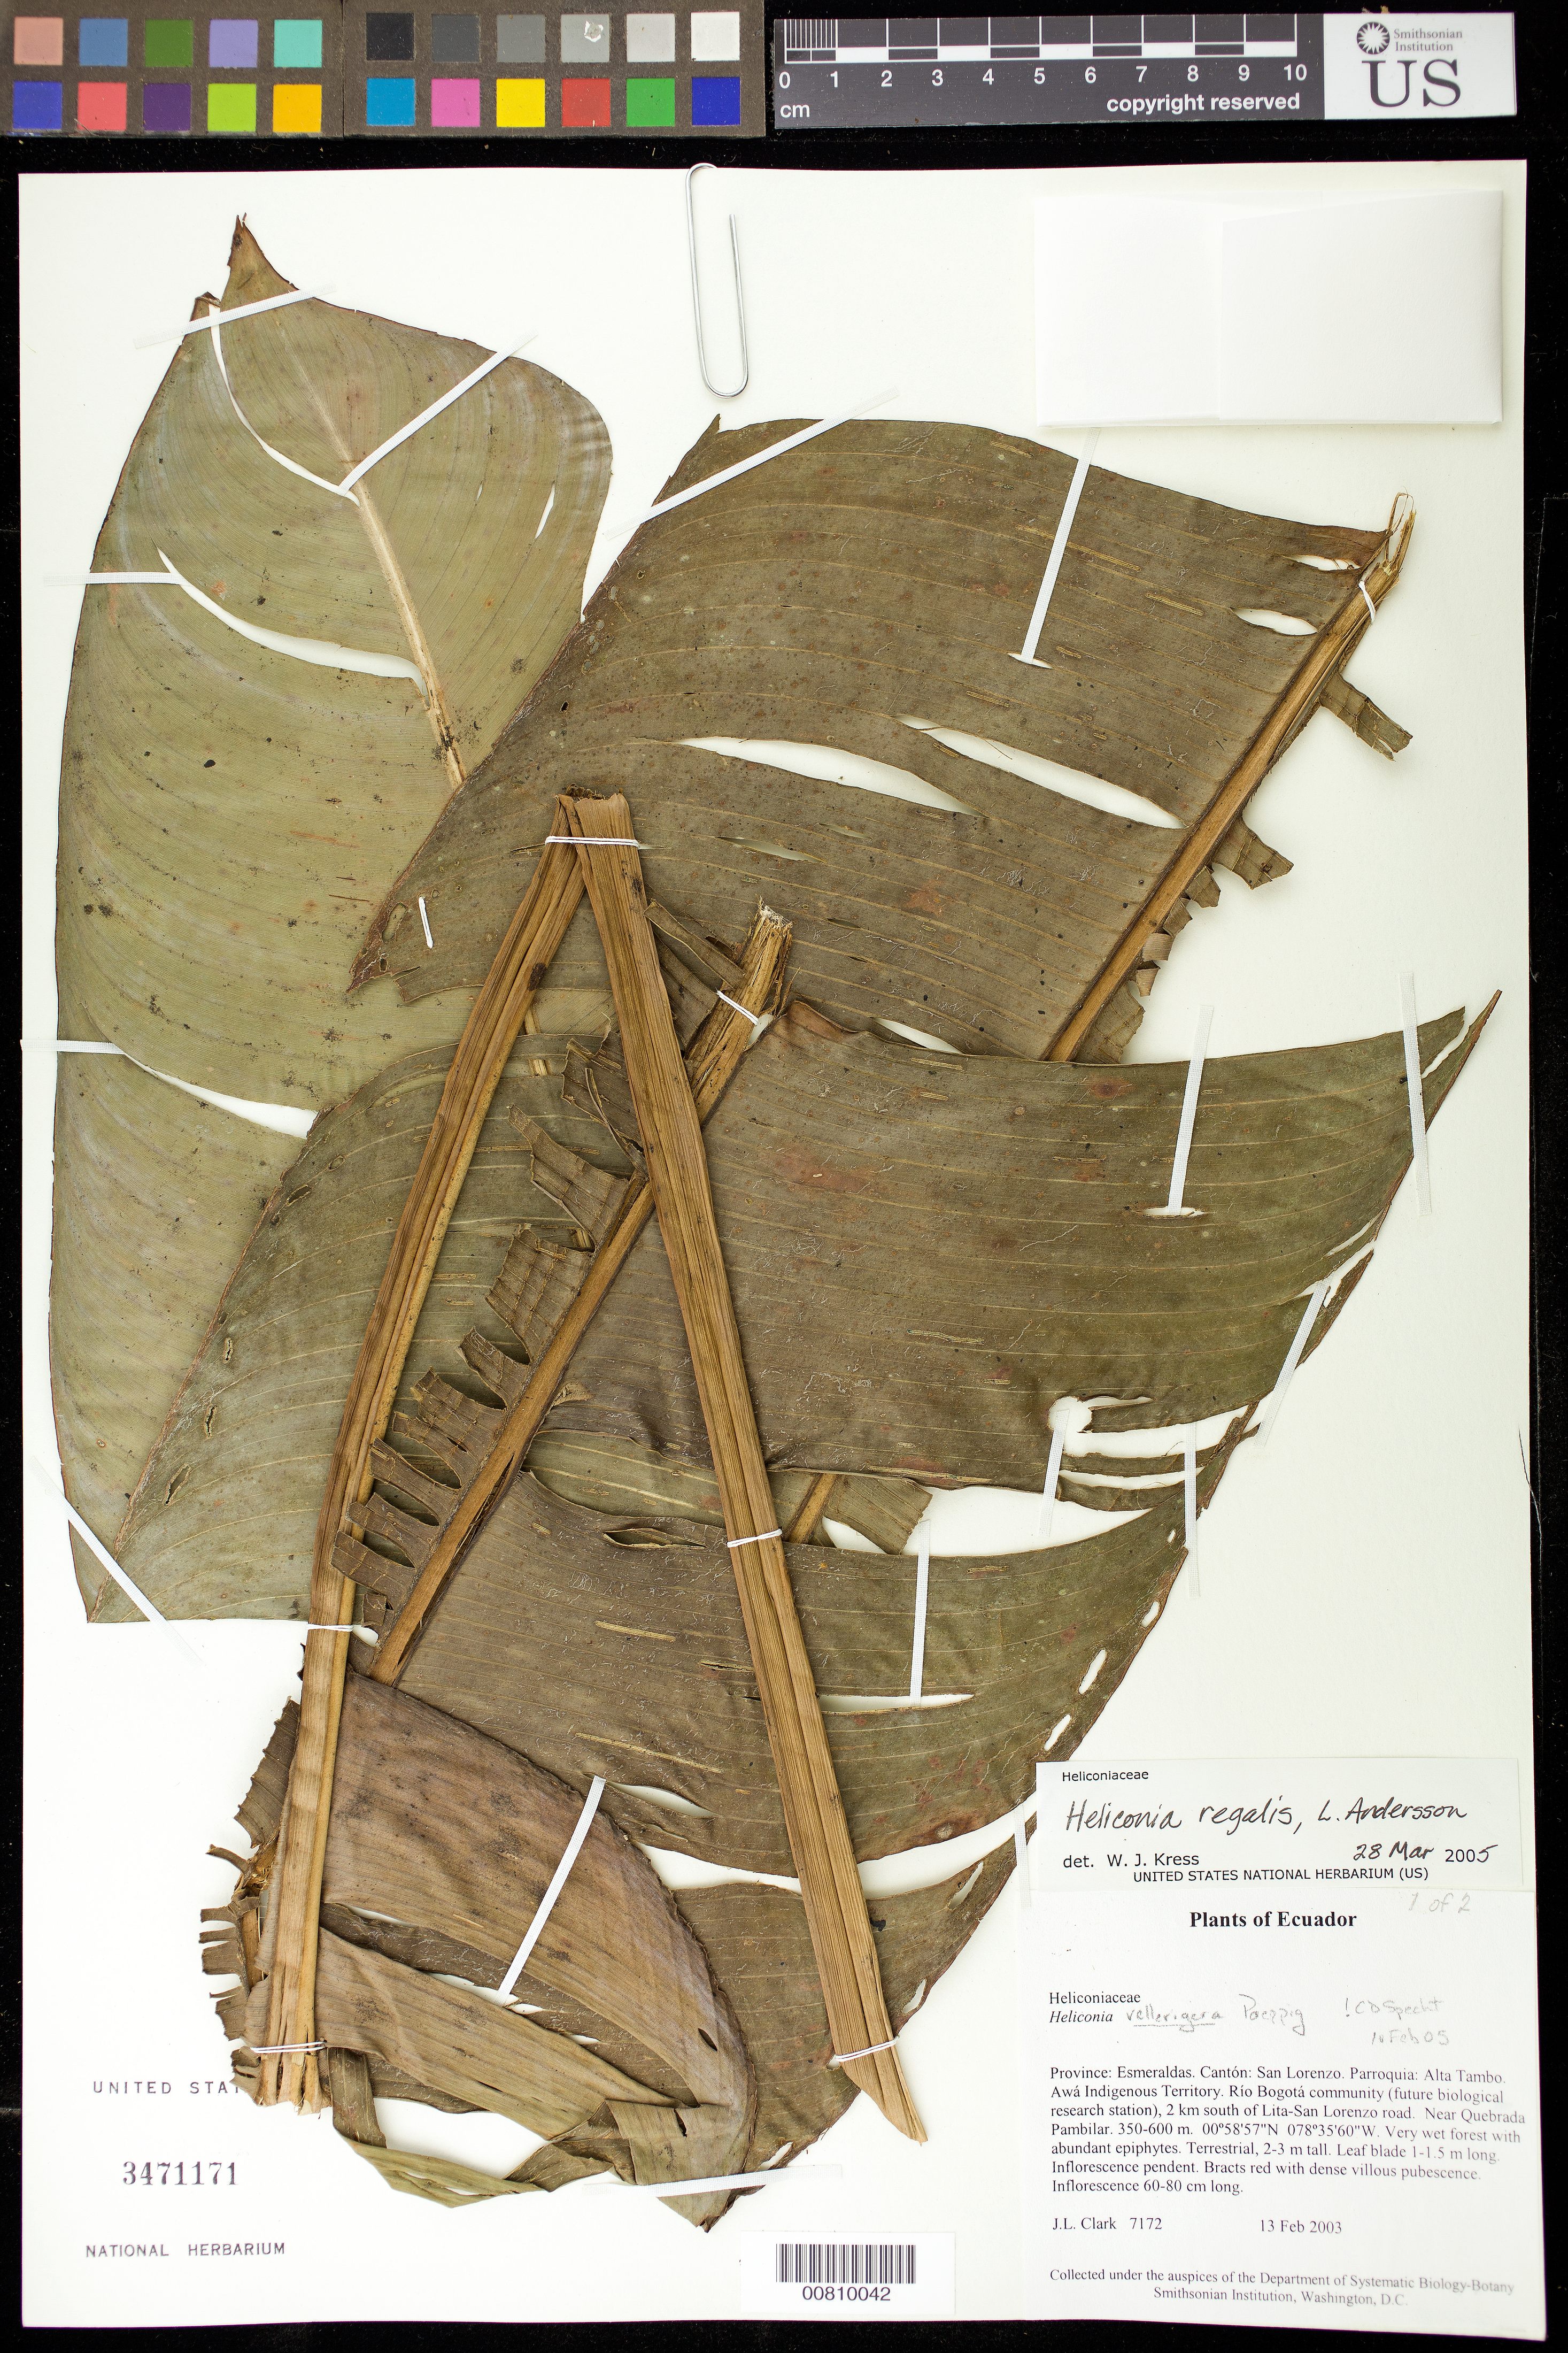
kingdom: Plantae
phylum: Tracheophyta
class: Liliopsida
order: Zingiberales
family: Heliconiaceae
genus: Heliconia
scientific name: Heliconia regalis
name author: L. Andersson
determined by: Kress, W. J., (US), Smithsonian Institution - National Museum of Natural History (UNITED STATES)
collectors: J. L. Clark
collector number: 7172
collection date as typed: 13 Feb 2003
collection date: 2003-02-13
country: Ecuador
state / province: Esmeraldas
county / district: San Lorenzo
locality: Rio Bogota community, 2 km south of Lita-San Lorenzo road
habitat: Very wet forest with abundant epiphytes.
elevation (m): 350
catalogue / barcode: US 3471171